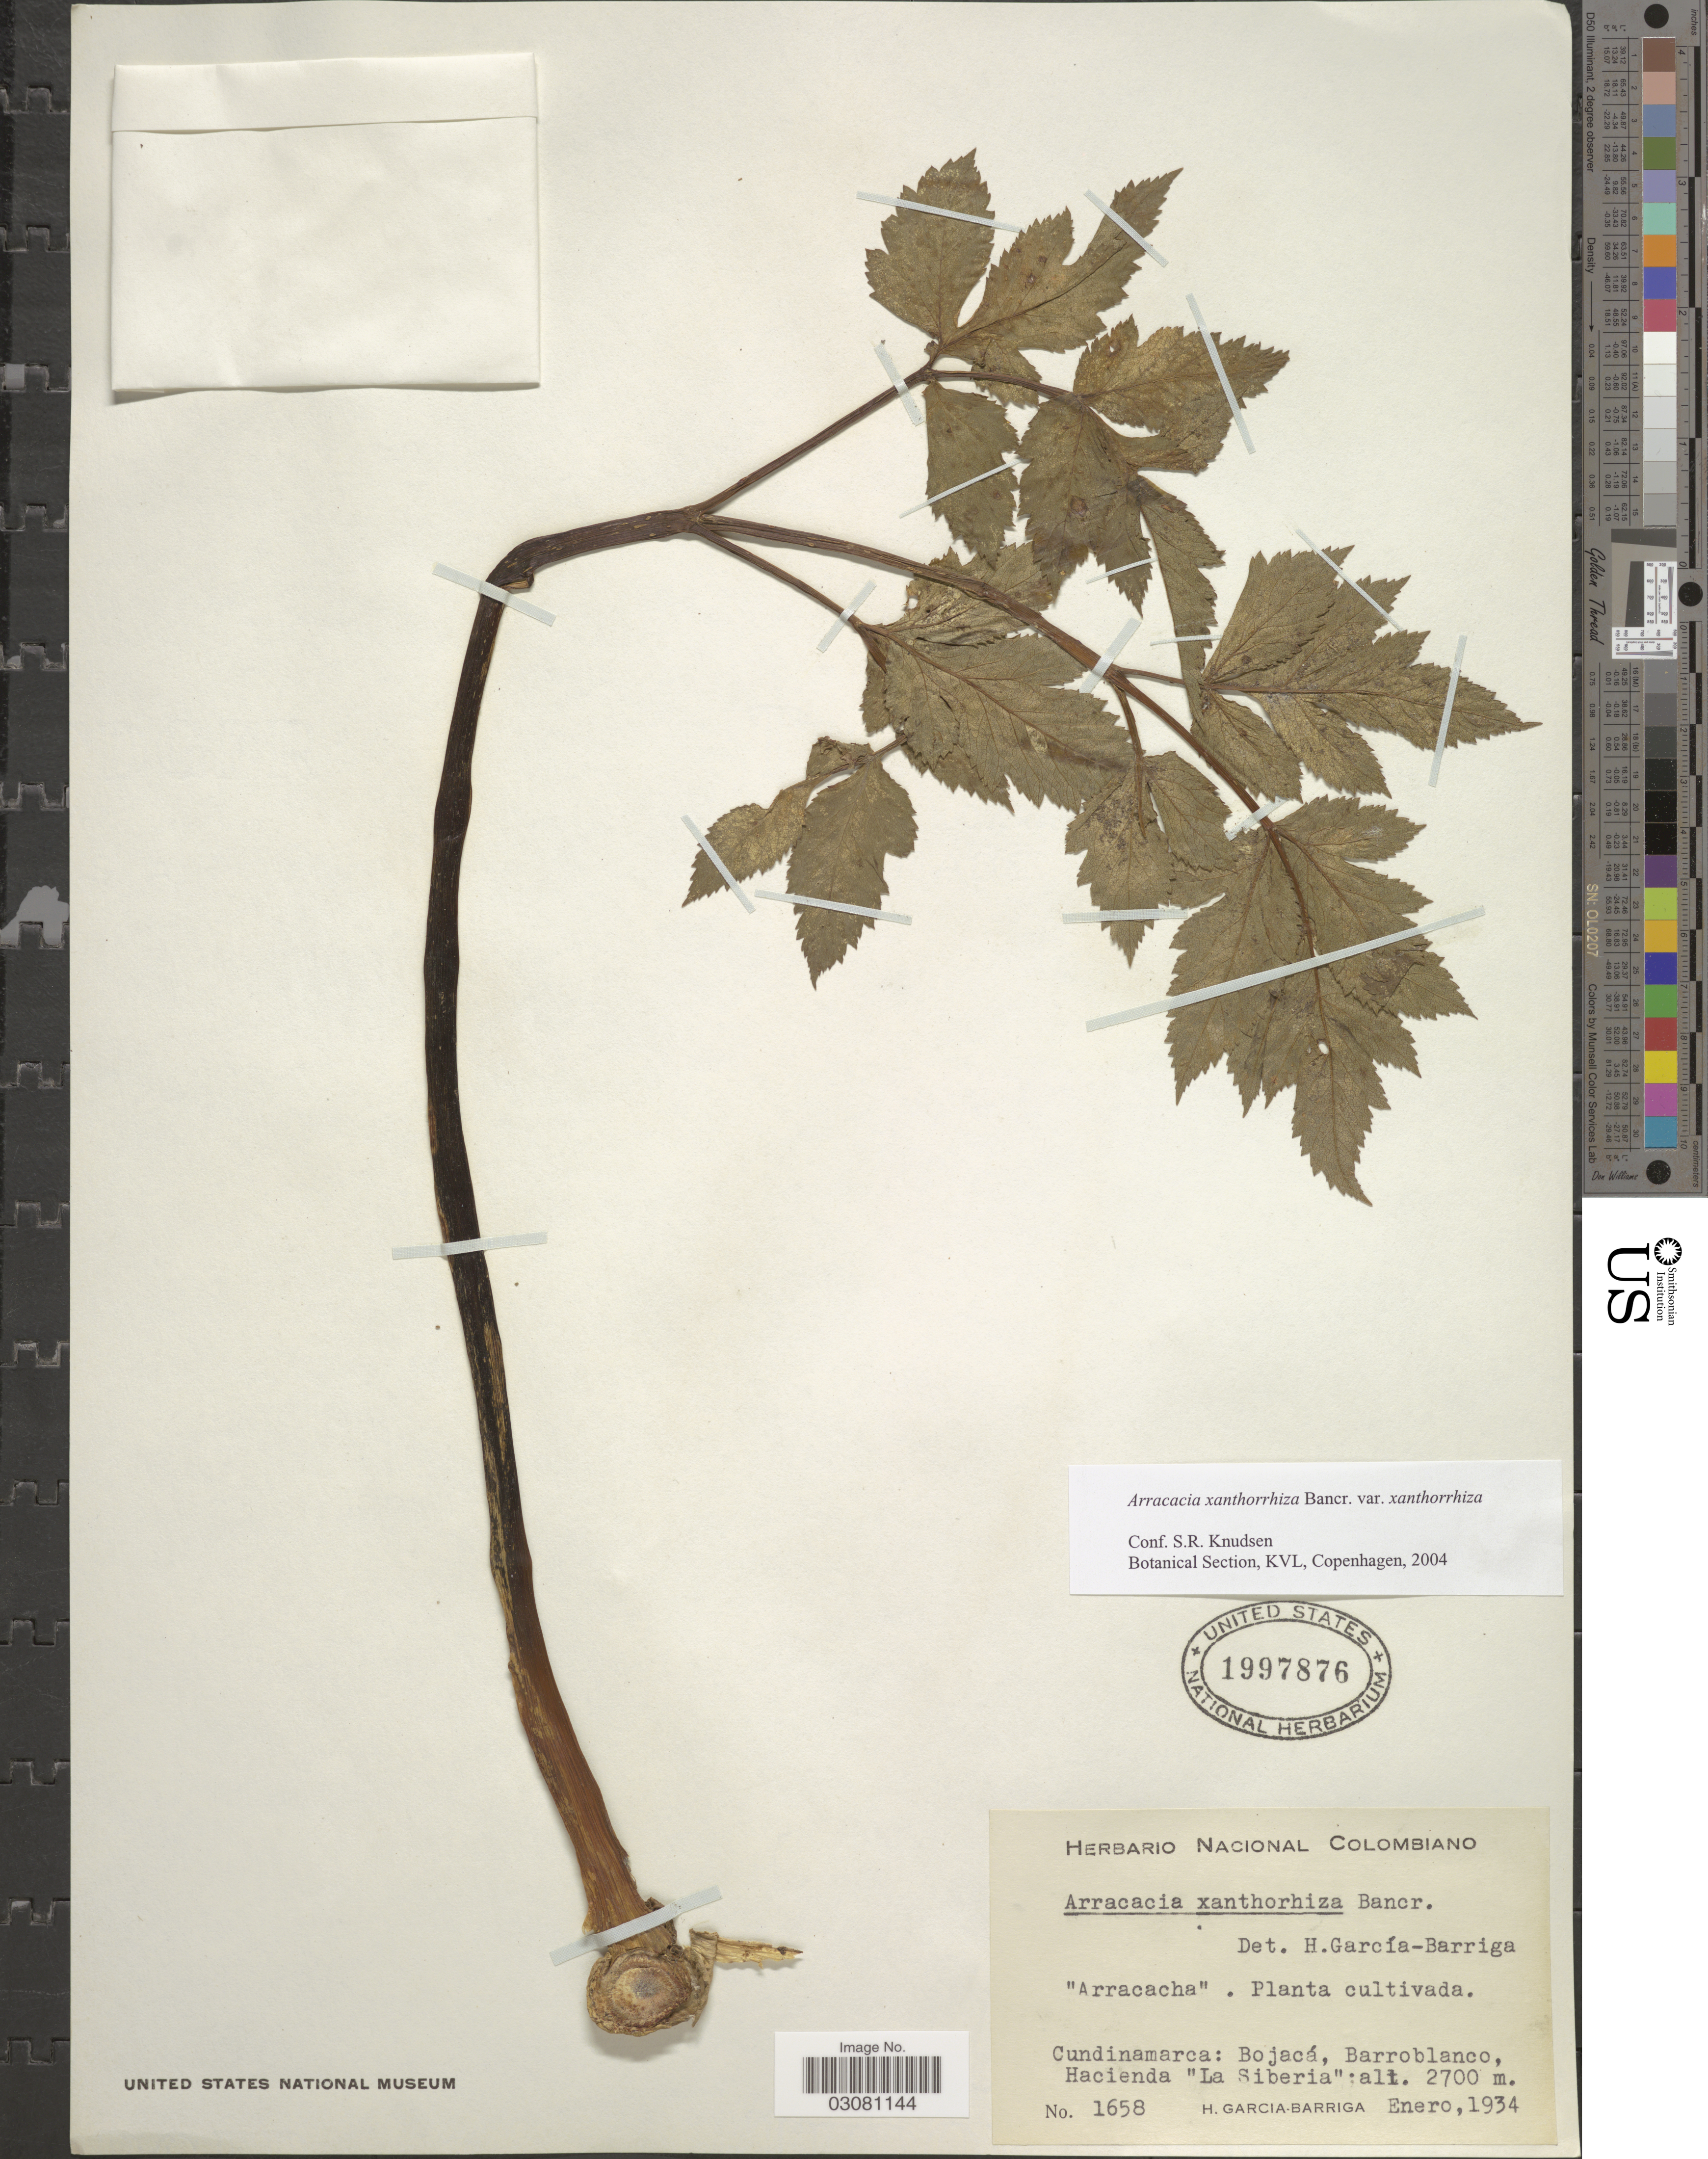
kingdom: Plantae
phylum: Tracheophyta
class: Magnoliopsida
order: Apiales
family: Apiaceae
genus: Arracacia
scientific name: Arracacia xanthorrhiza var. xanthorrhiza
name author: Bancr.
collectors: H. García Barriga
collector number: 1658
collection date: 1934-01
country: Colombia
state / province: Cundinamarca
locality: Bojacá, Barroblanco, Hacienda "La Siberia".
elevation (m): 2700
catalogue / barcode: US 1997876